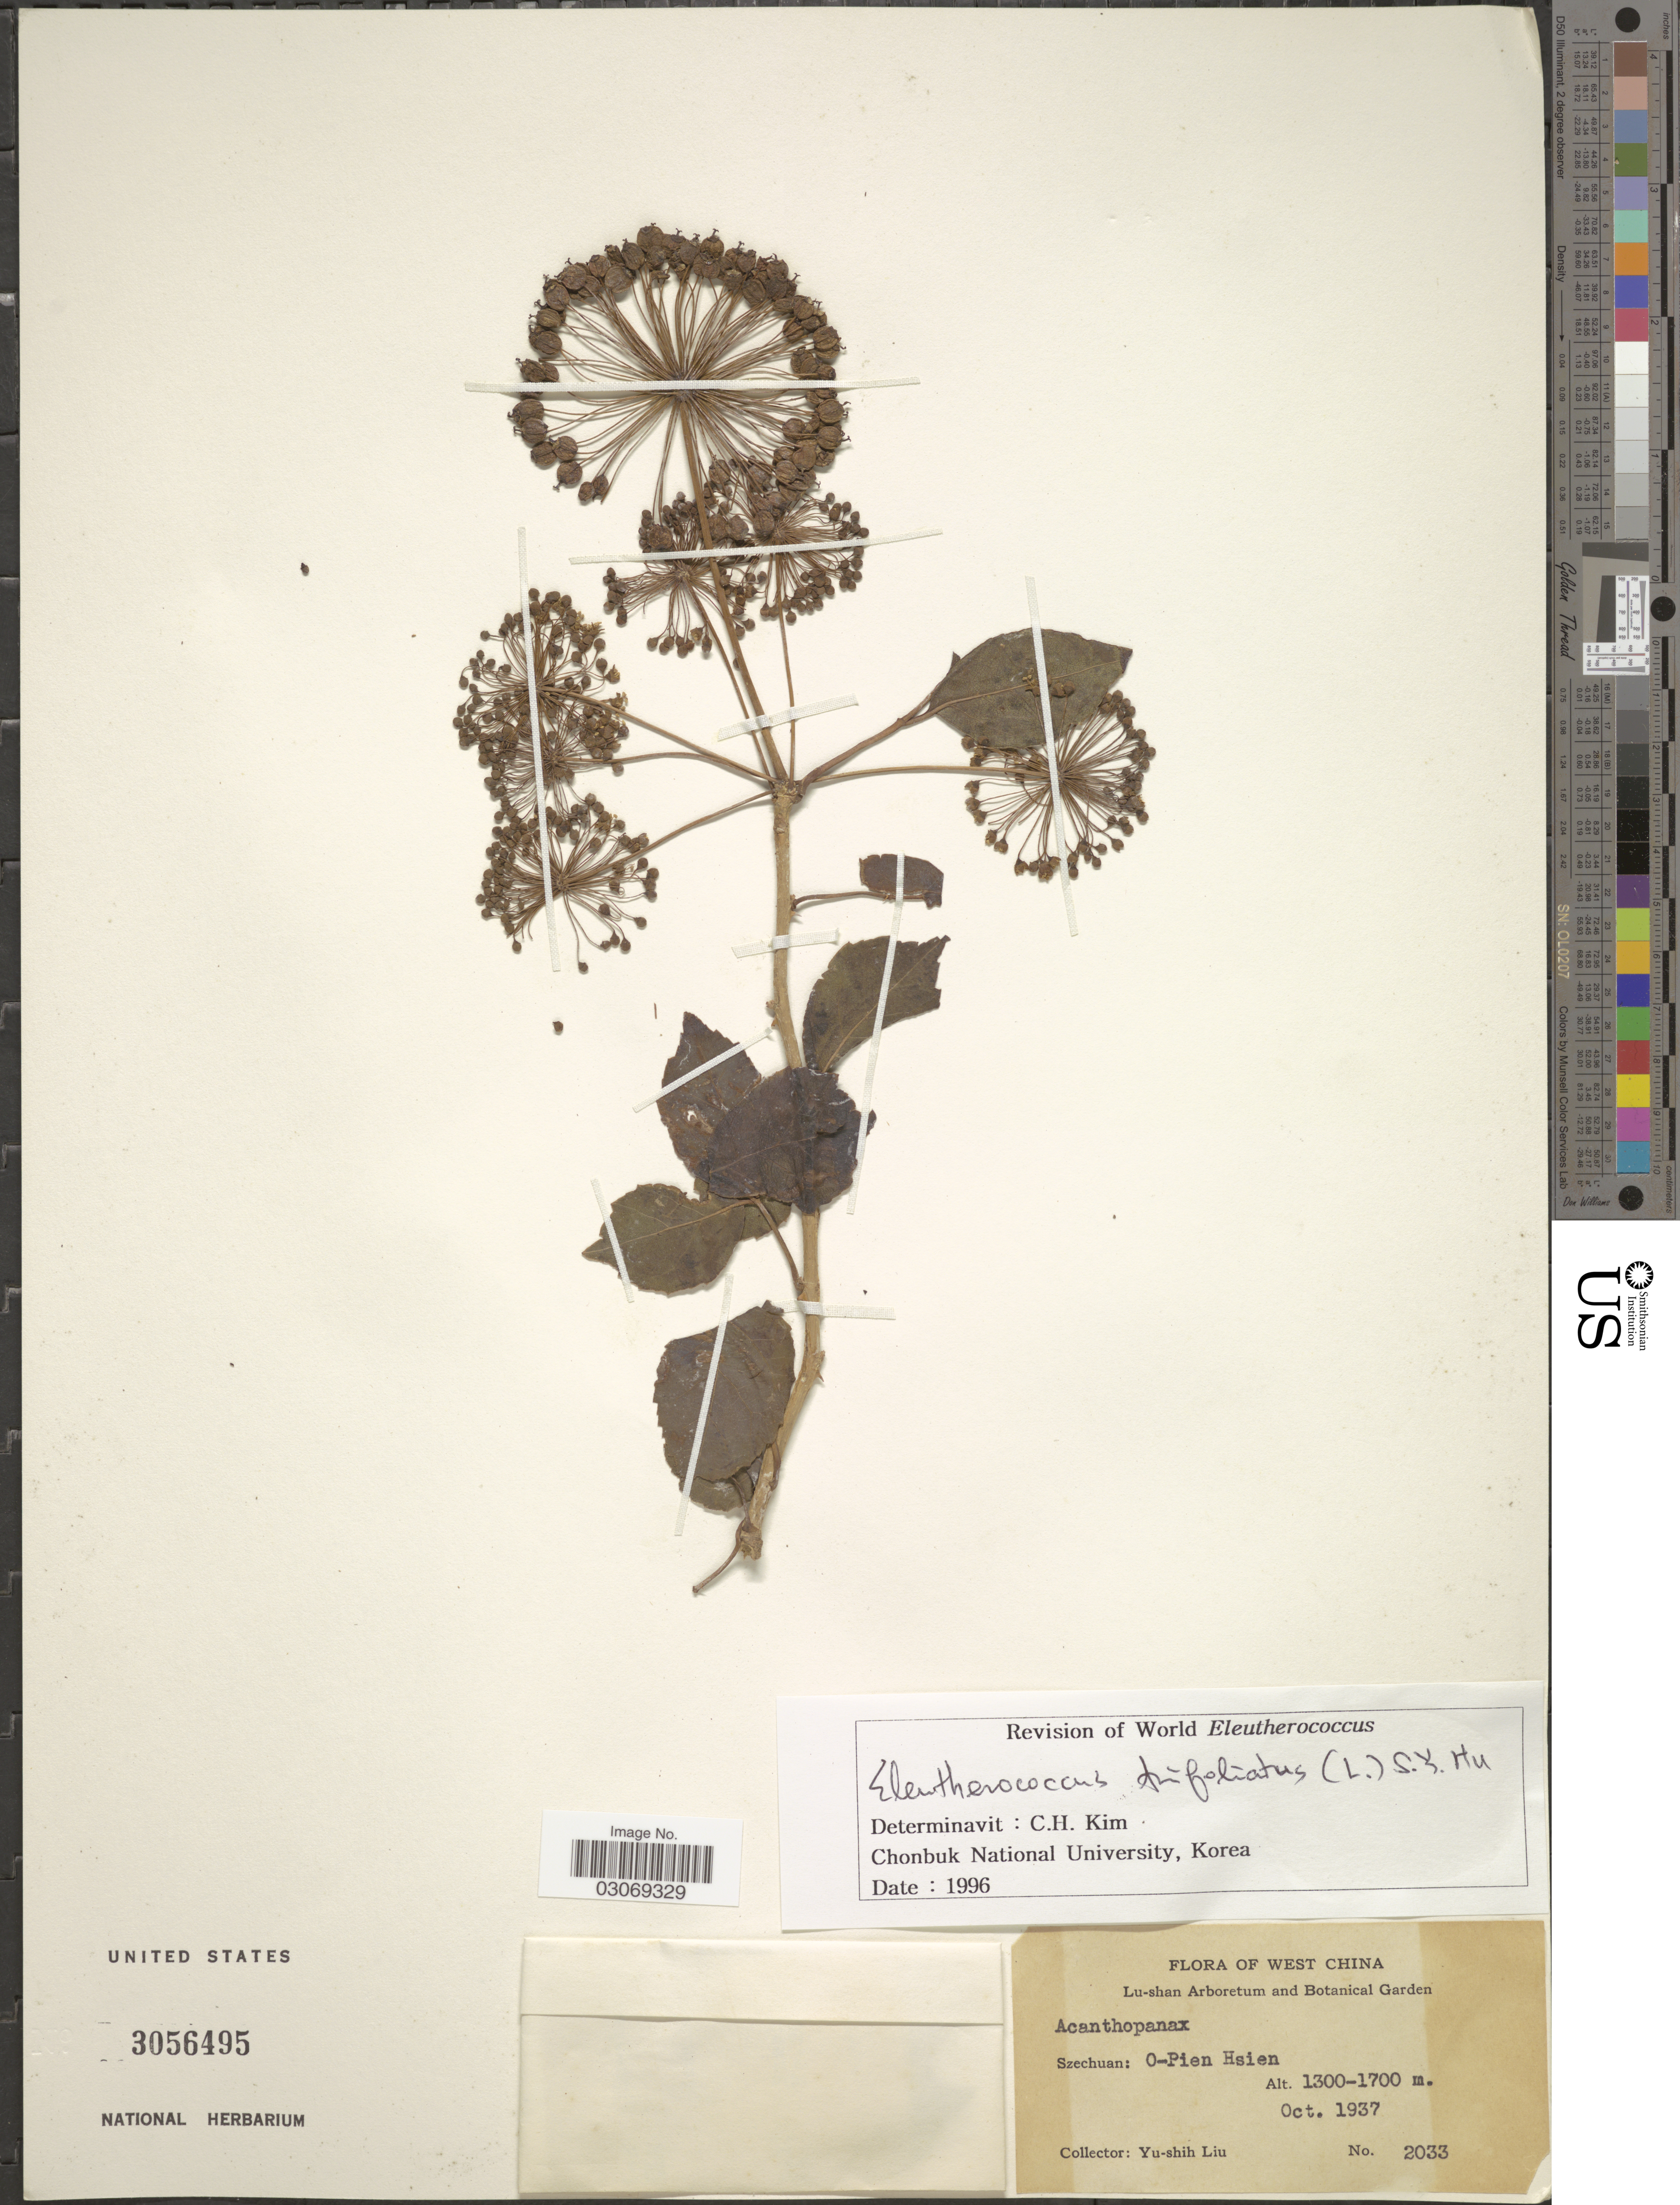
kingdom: Plantae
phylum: Tracheophyta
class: Magnoliopsida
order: Apiales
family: Araliaceae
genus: Eleutherococcus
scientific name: Eleutherococcus trifoliatus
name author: (L.) S.Y. Hu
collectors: Y.-S. Liu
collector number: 2033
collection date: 1937-10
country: China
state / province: Sichuan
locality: West China. Szechuan: O-Pien Hsien.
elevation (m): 1300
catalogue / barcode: US 3056495